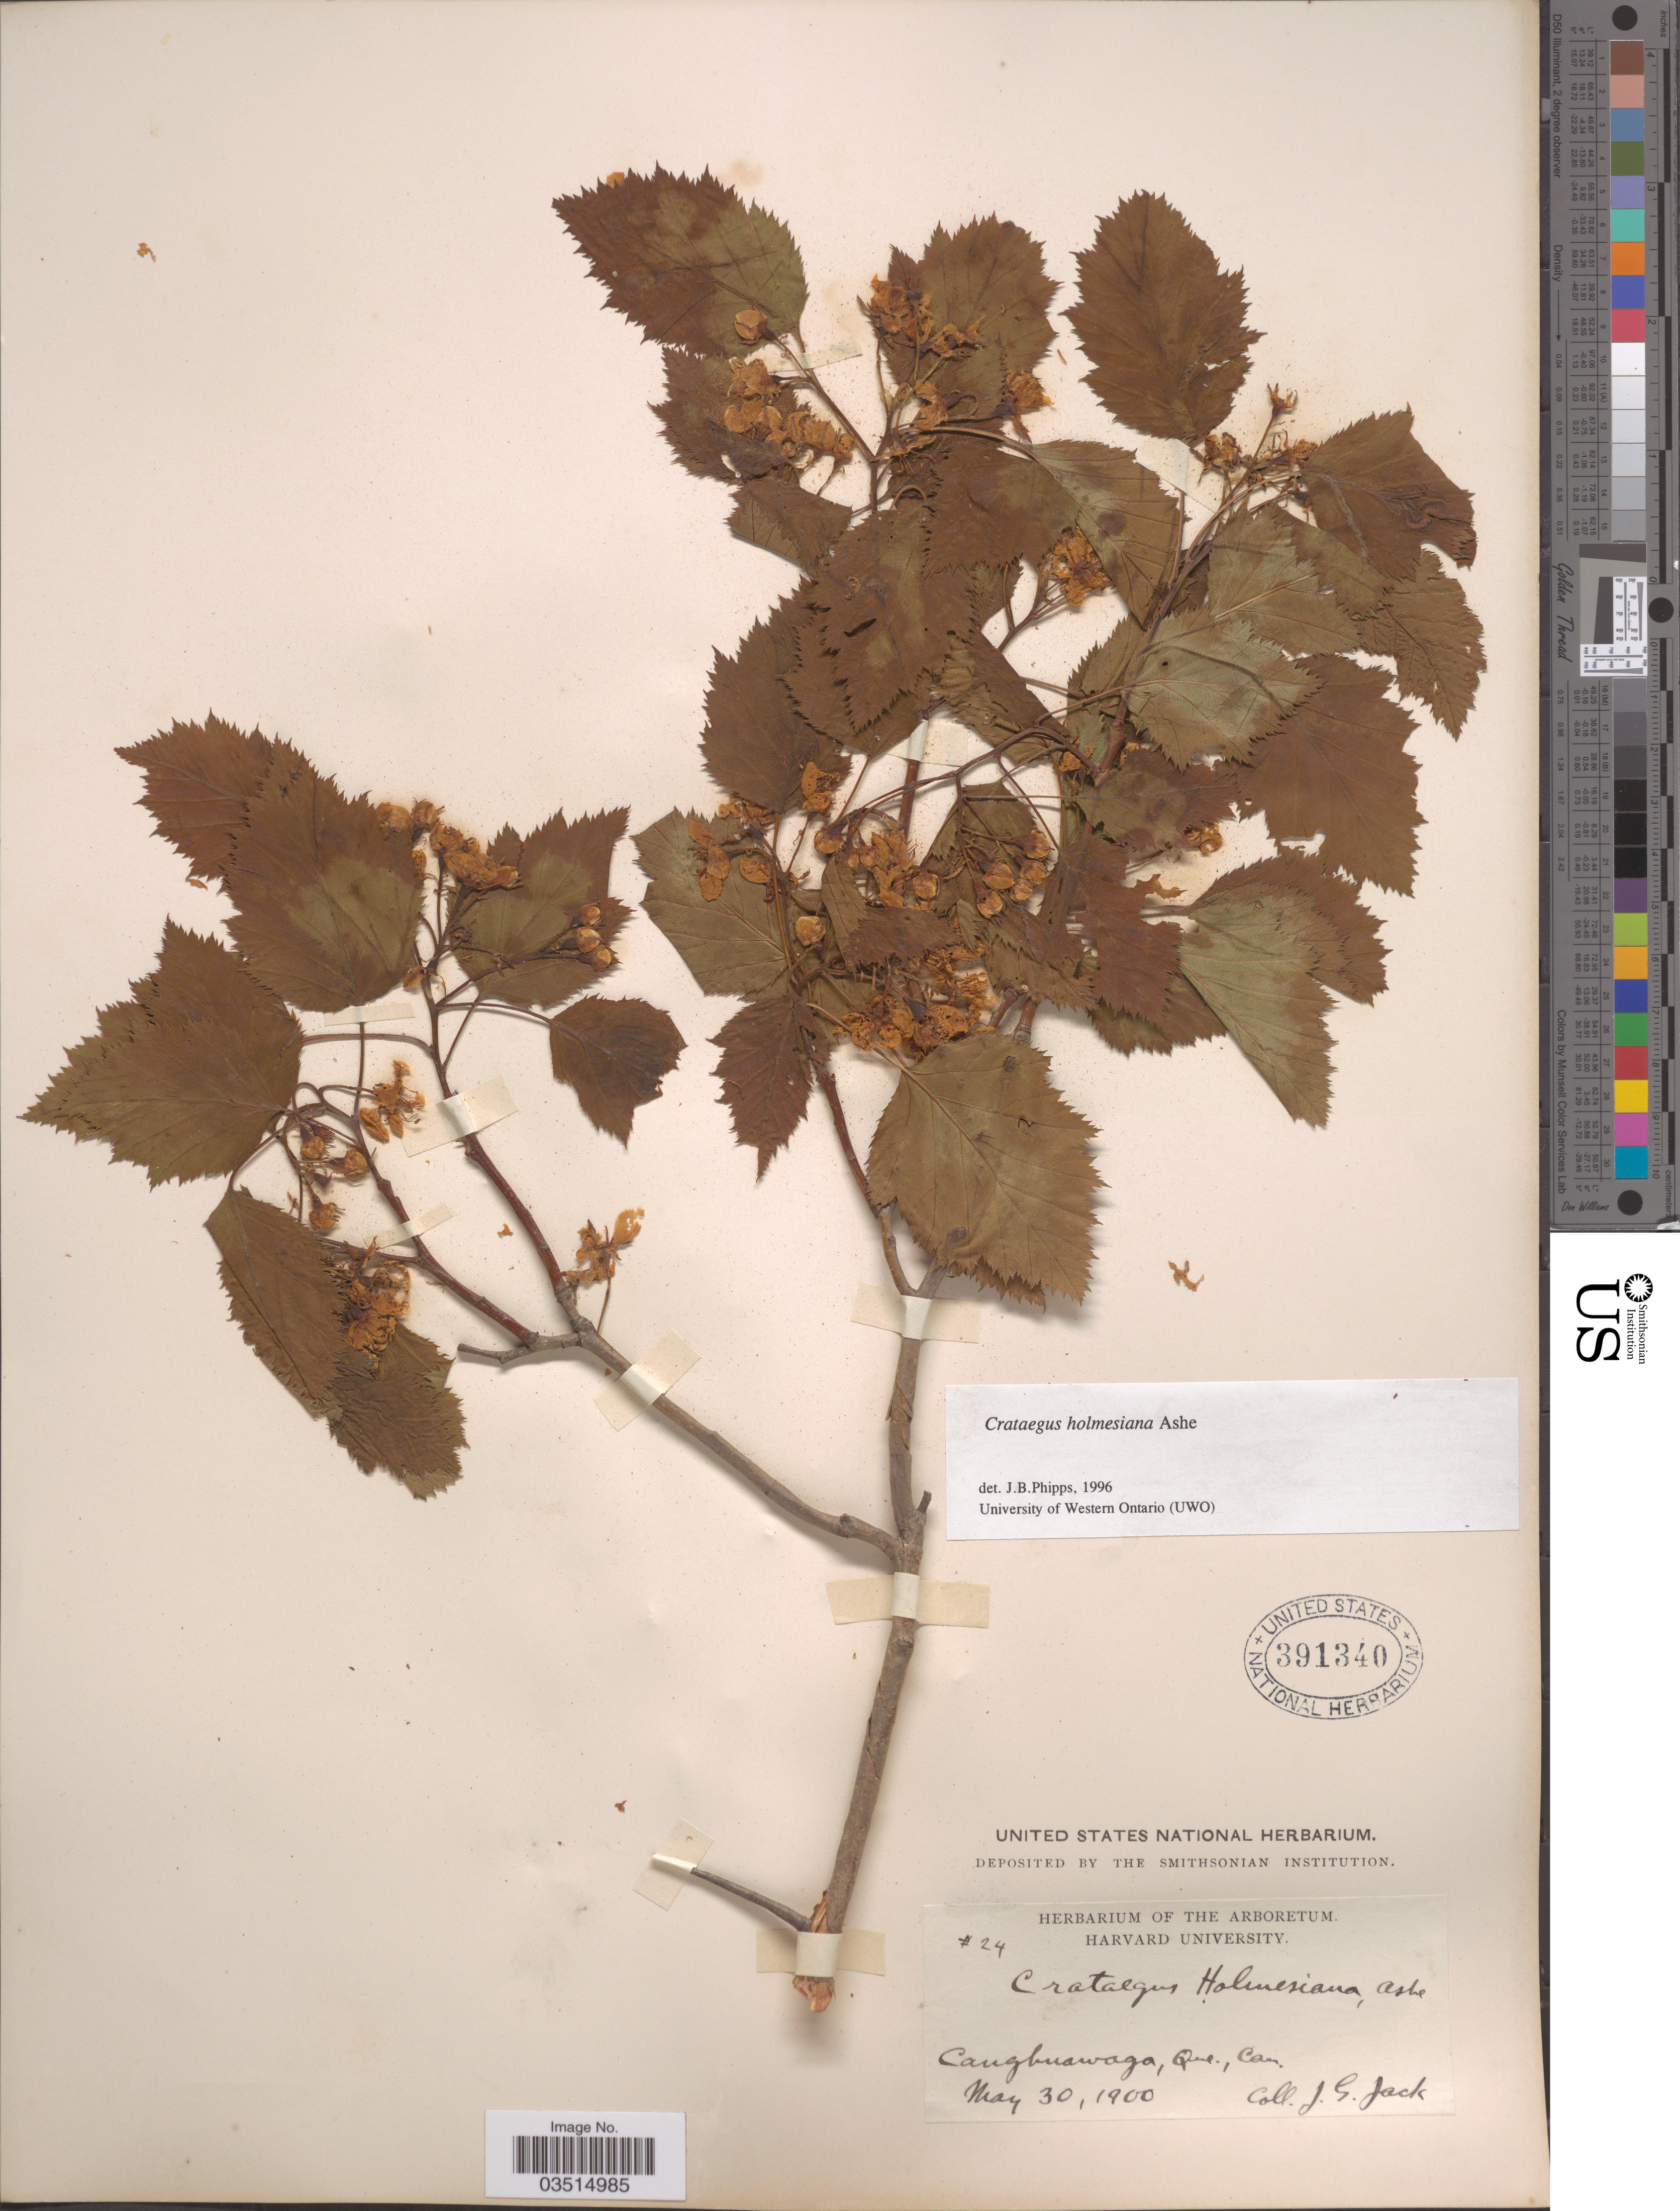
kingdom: Plantae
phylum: Tracheophyta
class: Magnoliopsida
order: Rosales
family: Rosaceae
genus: Crataegus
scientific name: Crataegus holmesiana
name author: Ashe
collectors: J. G. Jack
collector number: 24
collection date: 1900-05-30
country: Canada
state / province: Quebec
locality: Caughnawaga.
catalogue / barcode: US 391340